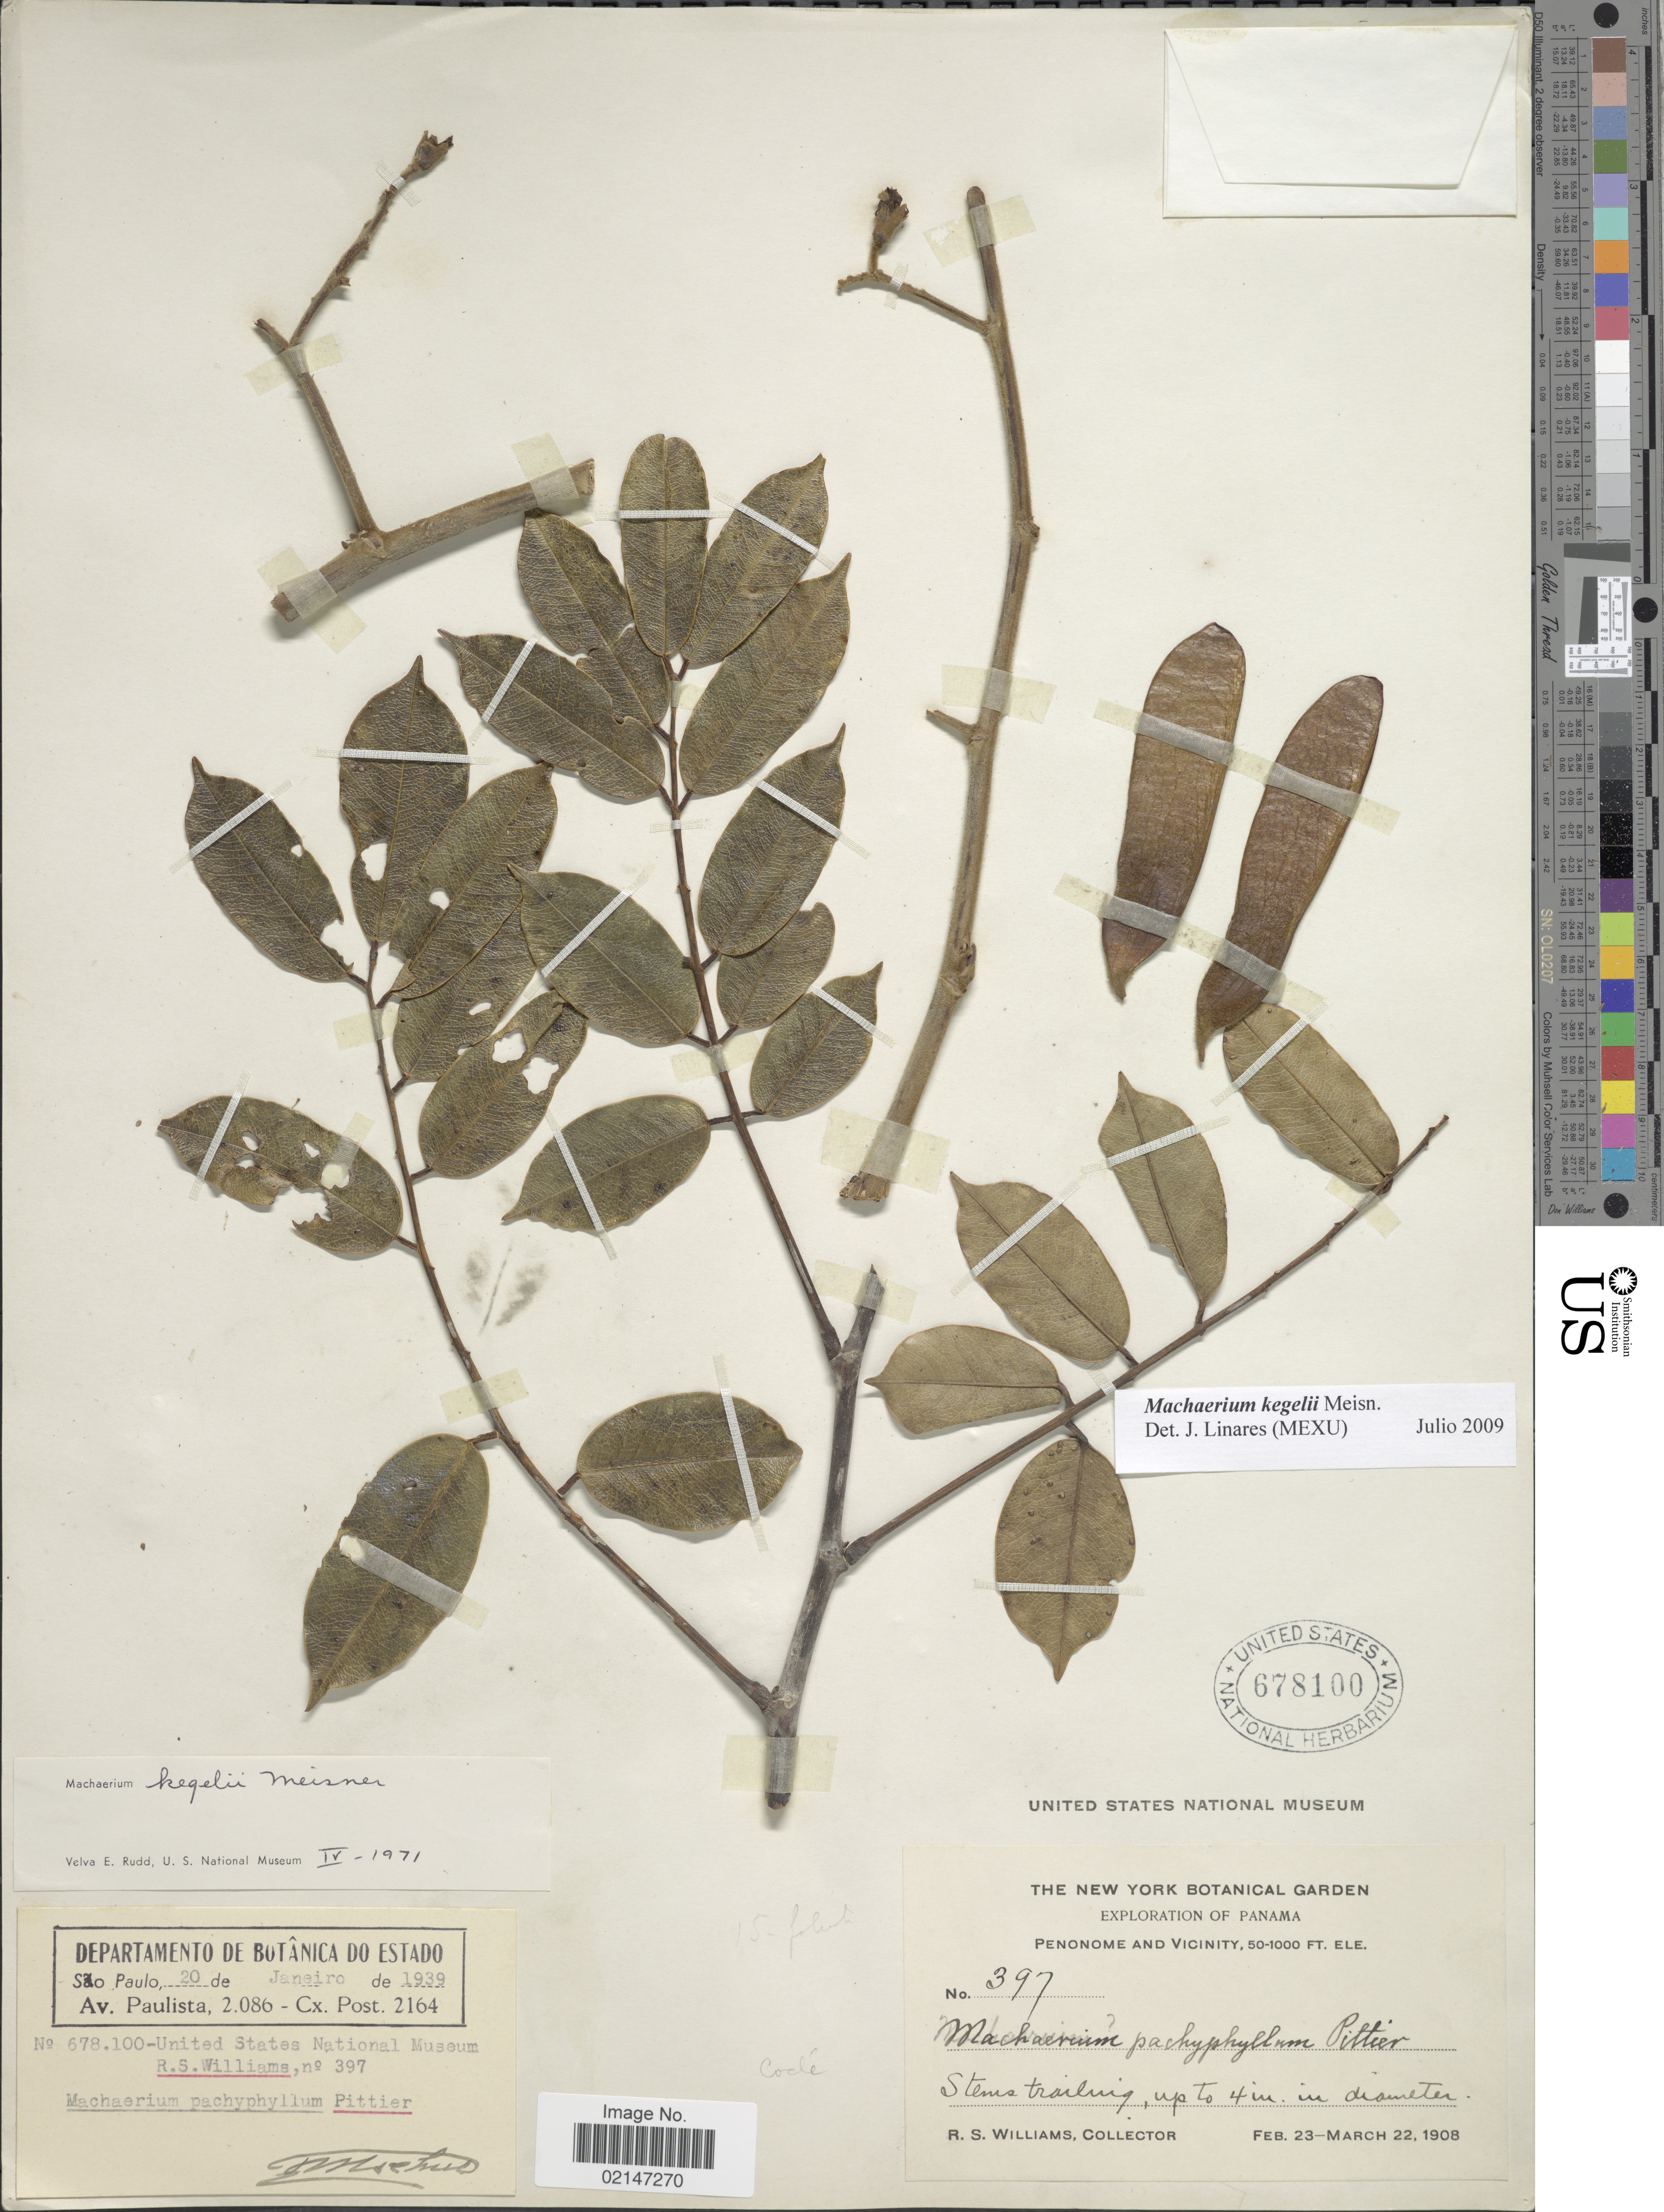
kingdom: Plantae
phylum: Tracheophyta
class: Magnoliopsida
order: Fabales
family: Fabaceae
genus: Machaerium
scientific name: Machaerium kegelii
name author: Meisn.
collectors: R. S. Williams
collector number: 397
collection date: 1908-02-23/1908-03-22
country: Panama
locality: Penonome And Vicinity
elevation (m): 15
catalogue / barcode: US 678100